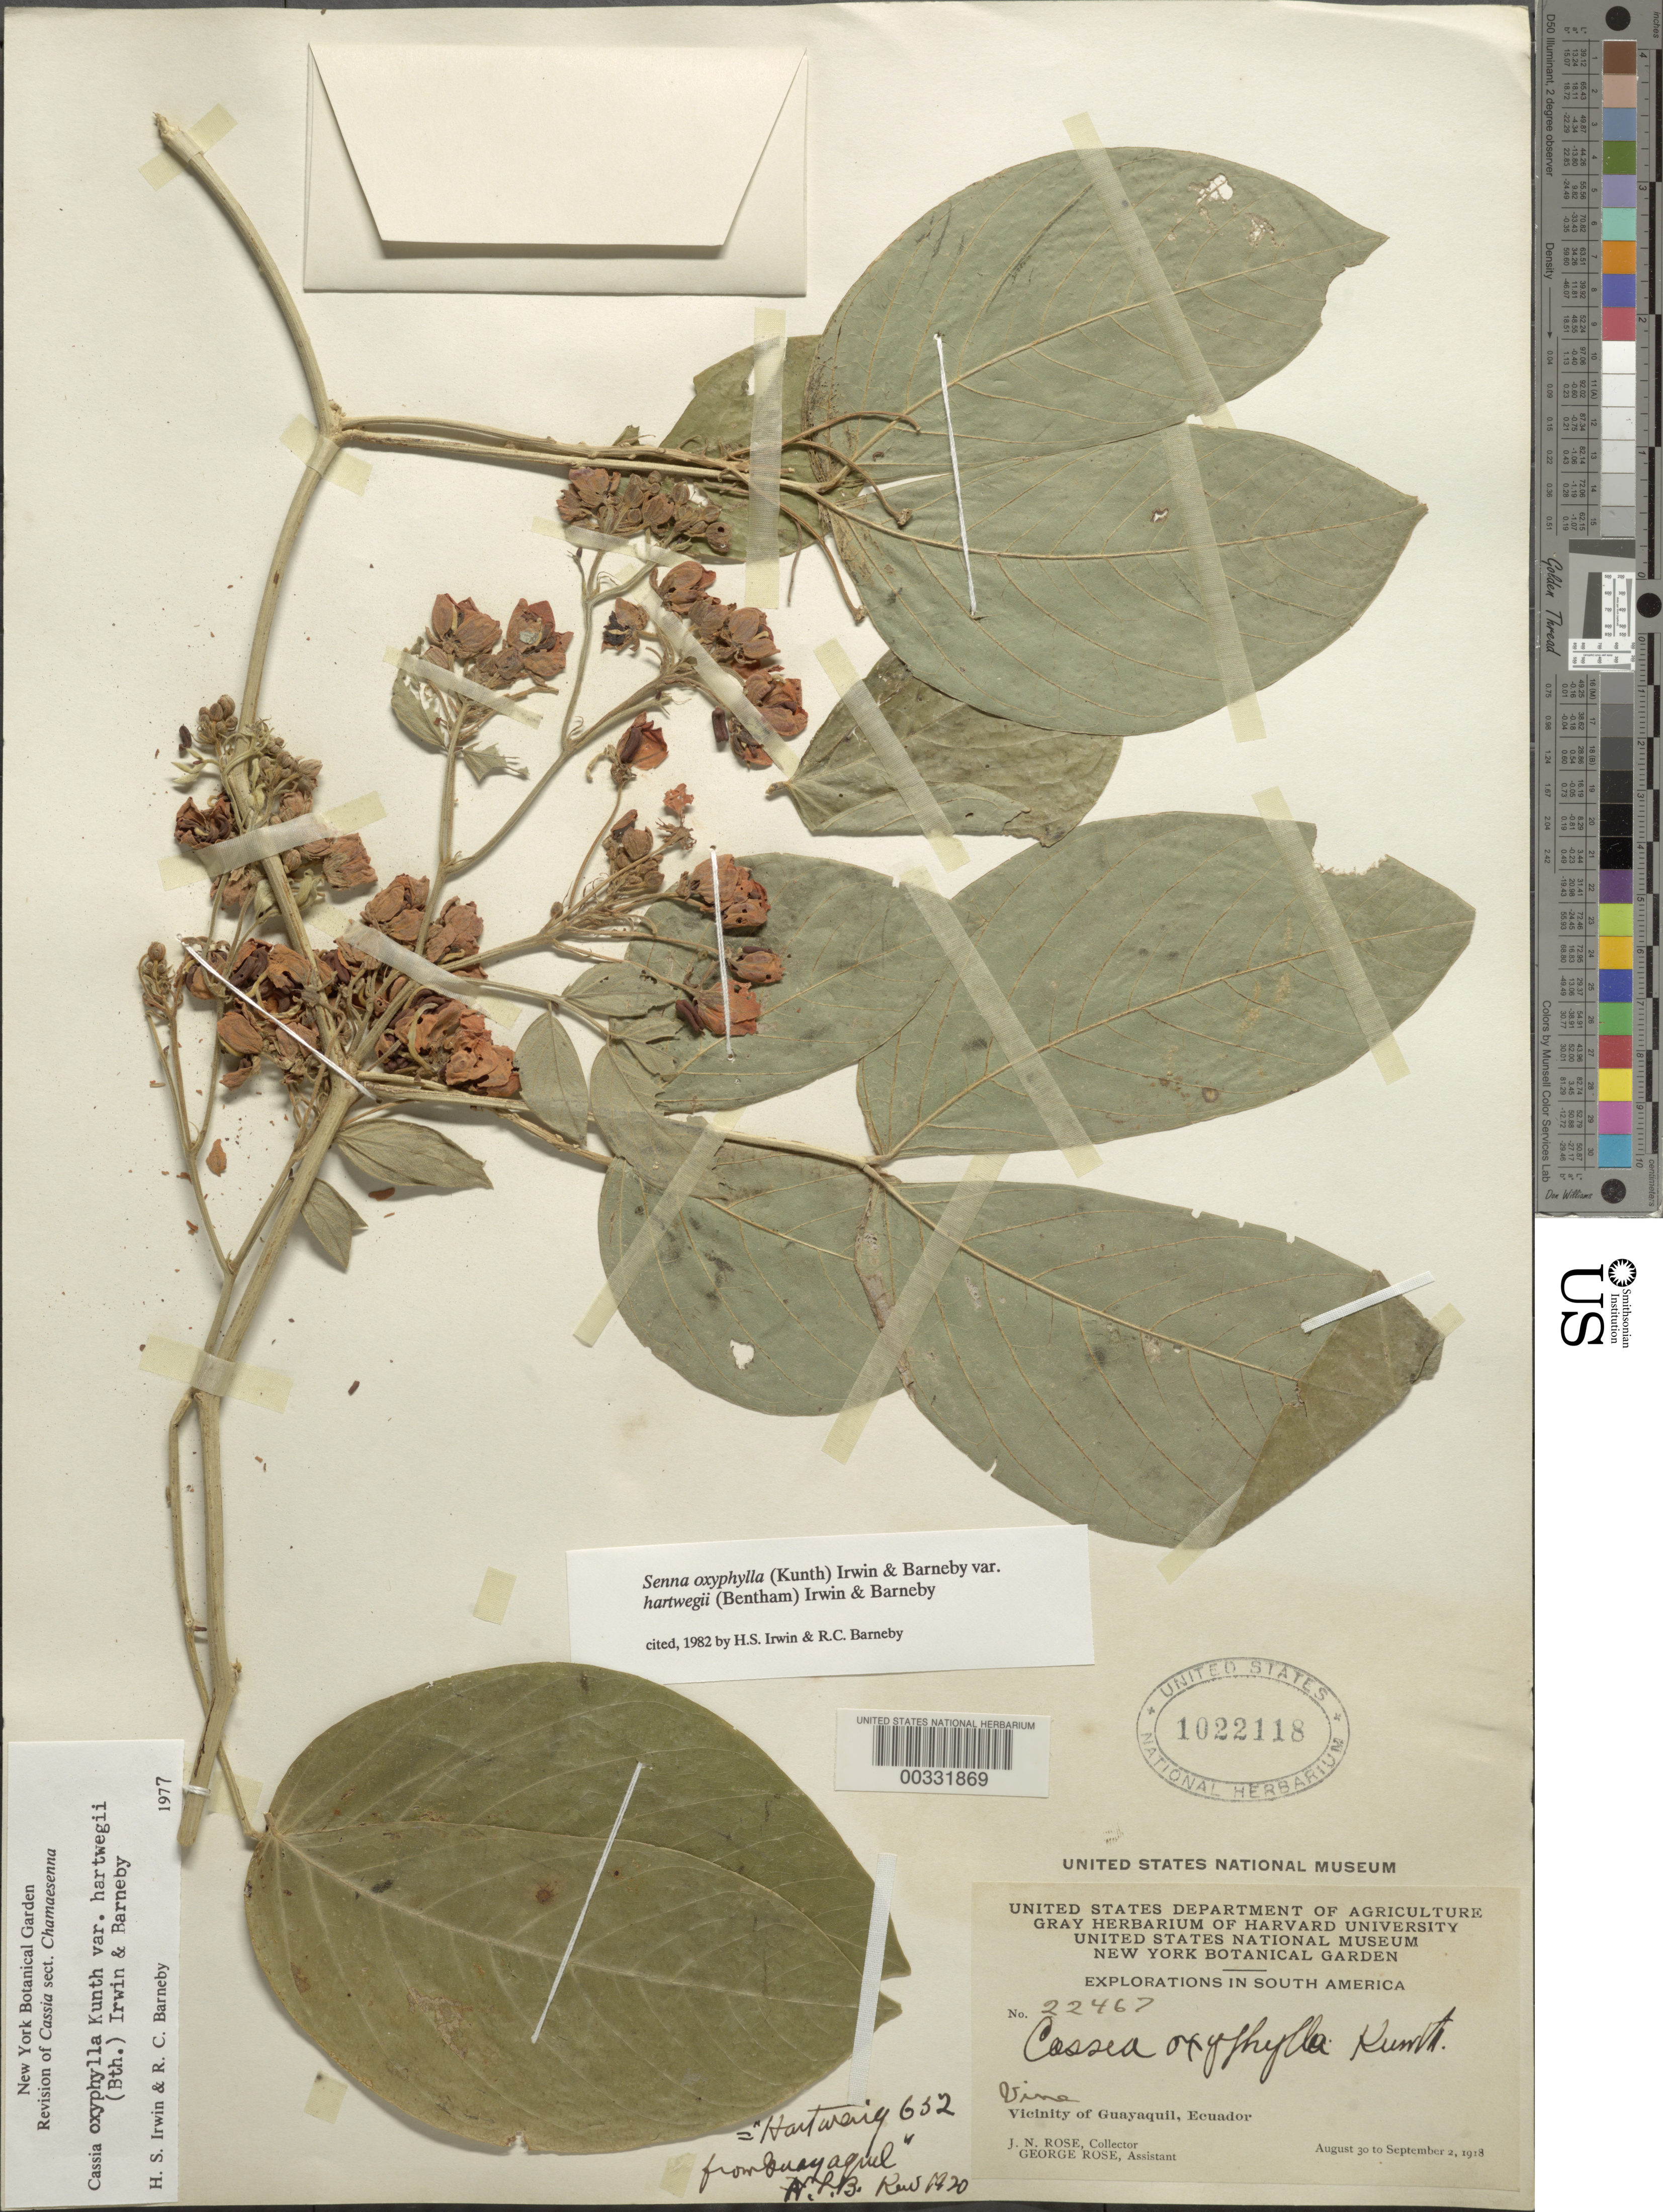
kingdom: Plantae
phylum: Tracheophyta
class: Magnoliopsida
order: Fabales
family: Fabaceae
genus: Senna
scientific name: Senna oxyphylla var. hartwegii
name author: (Benth.) H.S. Irwin & Barneby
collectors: J. N. Rose & G. Rose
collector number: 22467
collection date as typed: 30 Aug 1918 to 02 Sep 1918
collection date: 1918-08-30/1918-09-02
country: Ecuador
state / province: Guayas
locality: Vicinity of Guayaquil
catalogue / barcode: US 1022118